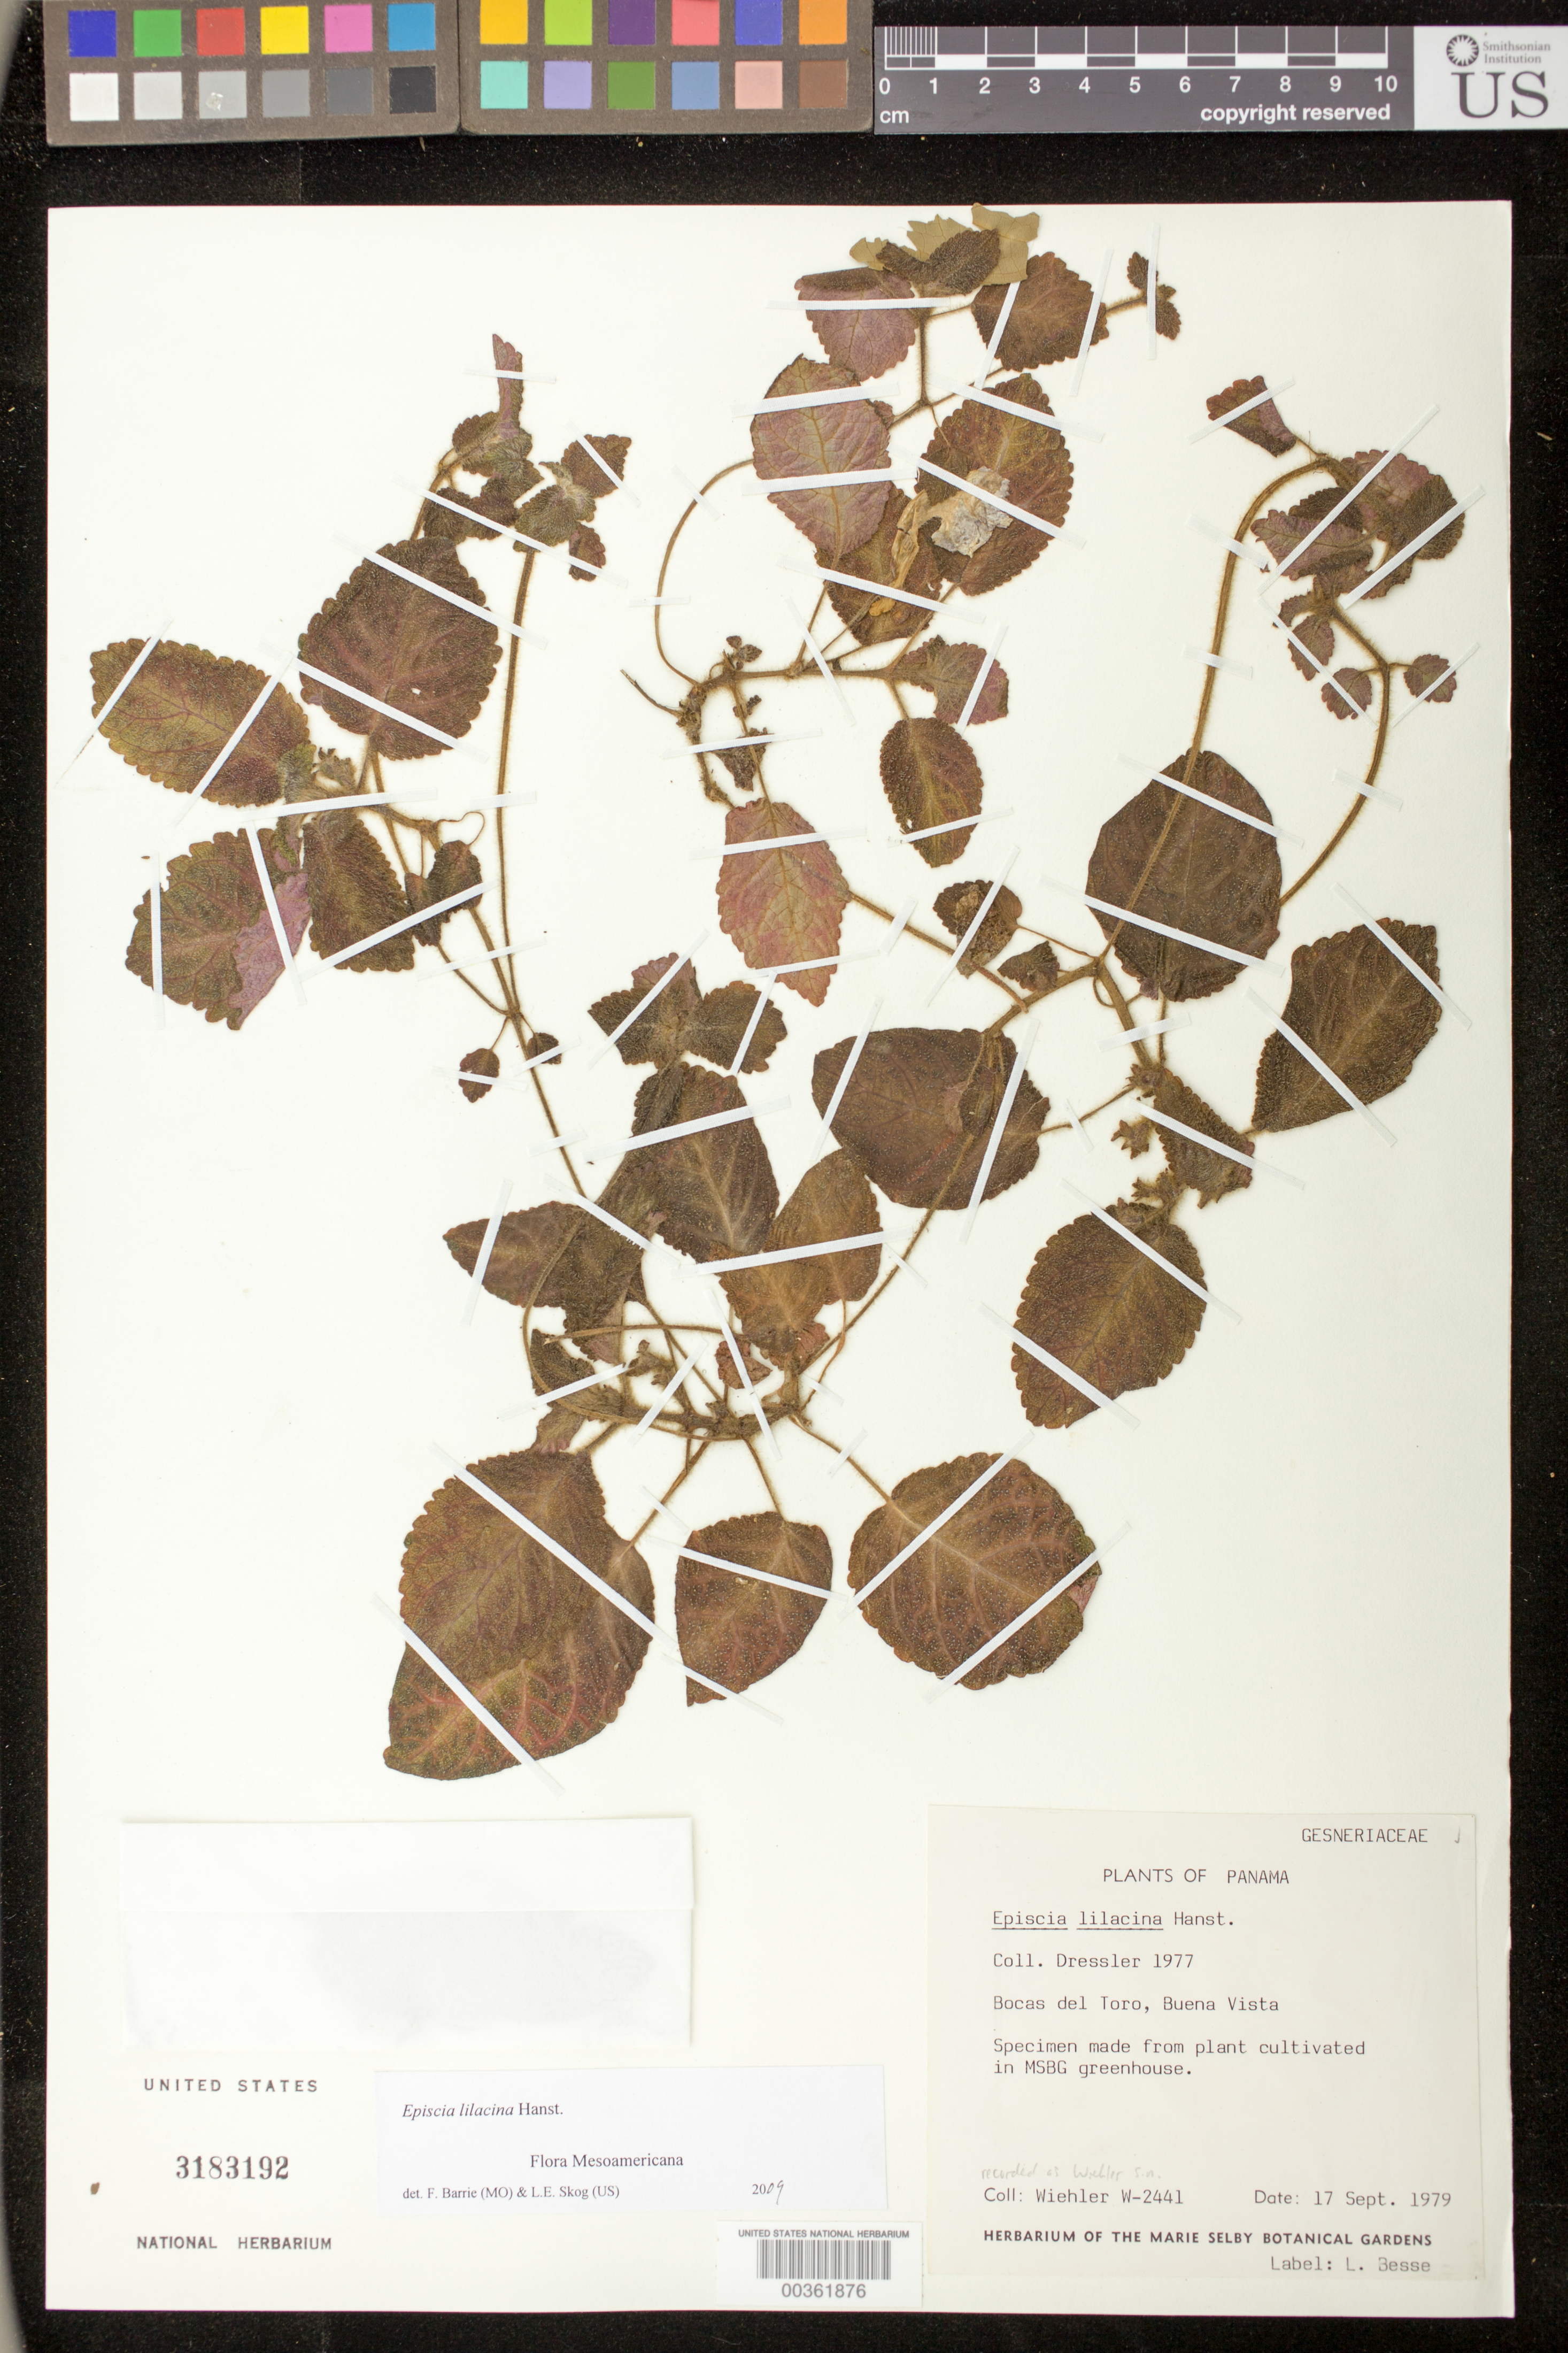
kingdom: Plantae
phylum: Tracheophyta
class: Magnoliopsida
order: Lamiales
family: Gesneriaceae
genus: Episcia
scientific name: Episcia lilacina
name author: Hanst.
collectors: H. J. Wiehler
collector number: W-2441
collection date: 1979-09-17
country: United States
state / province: Florida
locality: Marie Selby Botanical Gardens Herbarium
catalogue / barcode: US 3183192